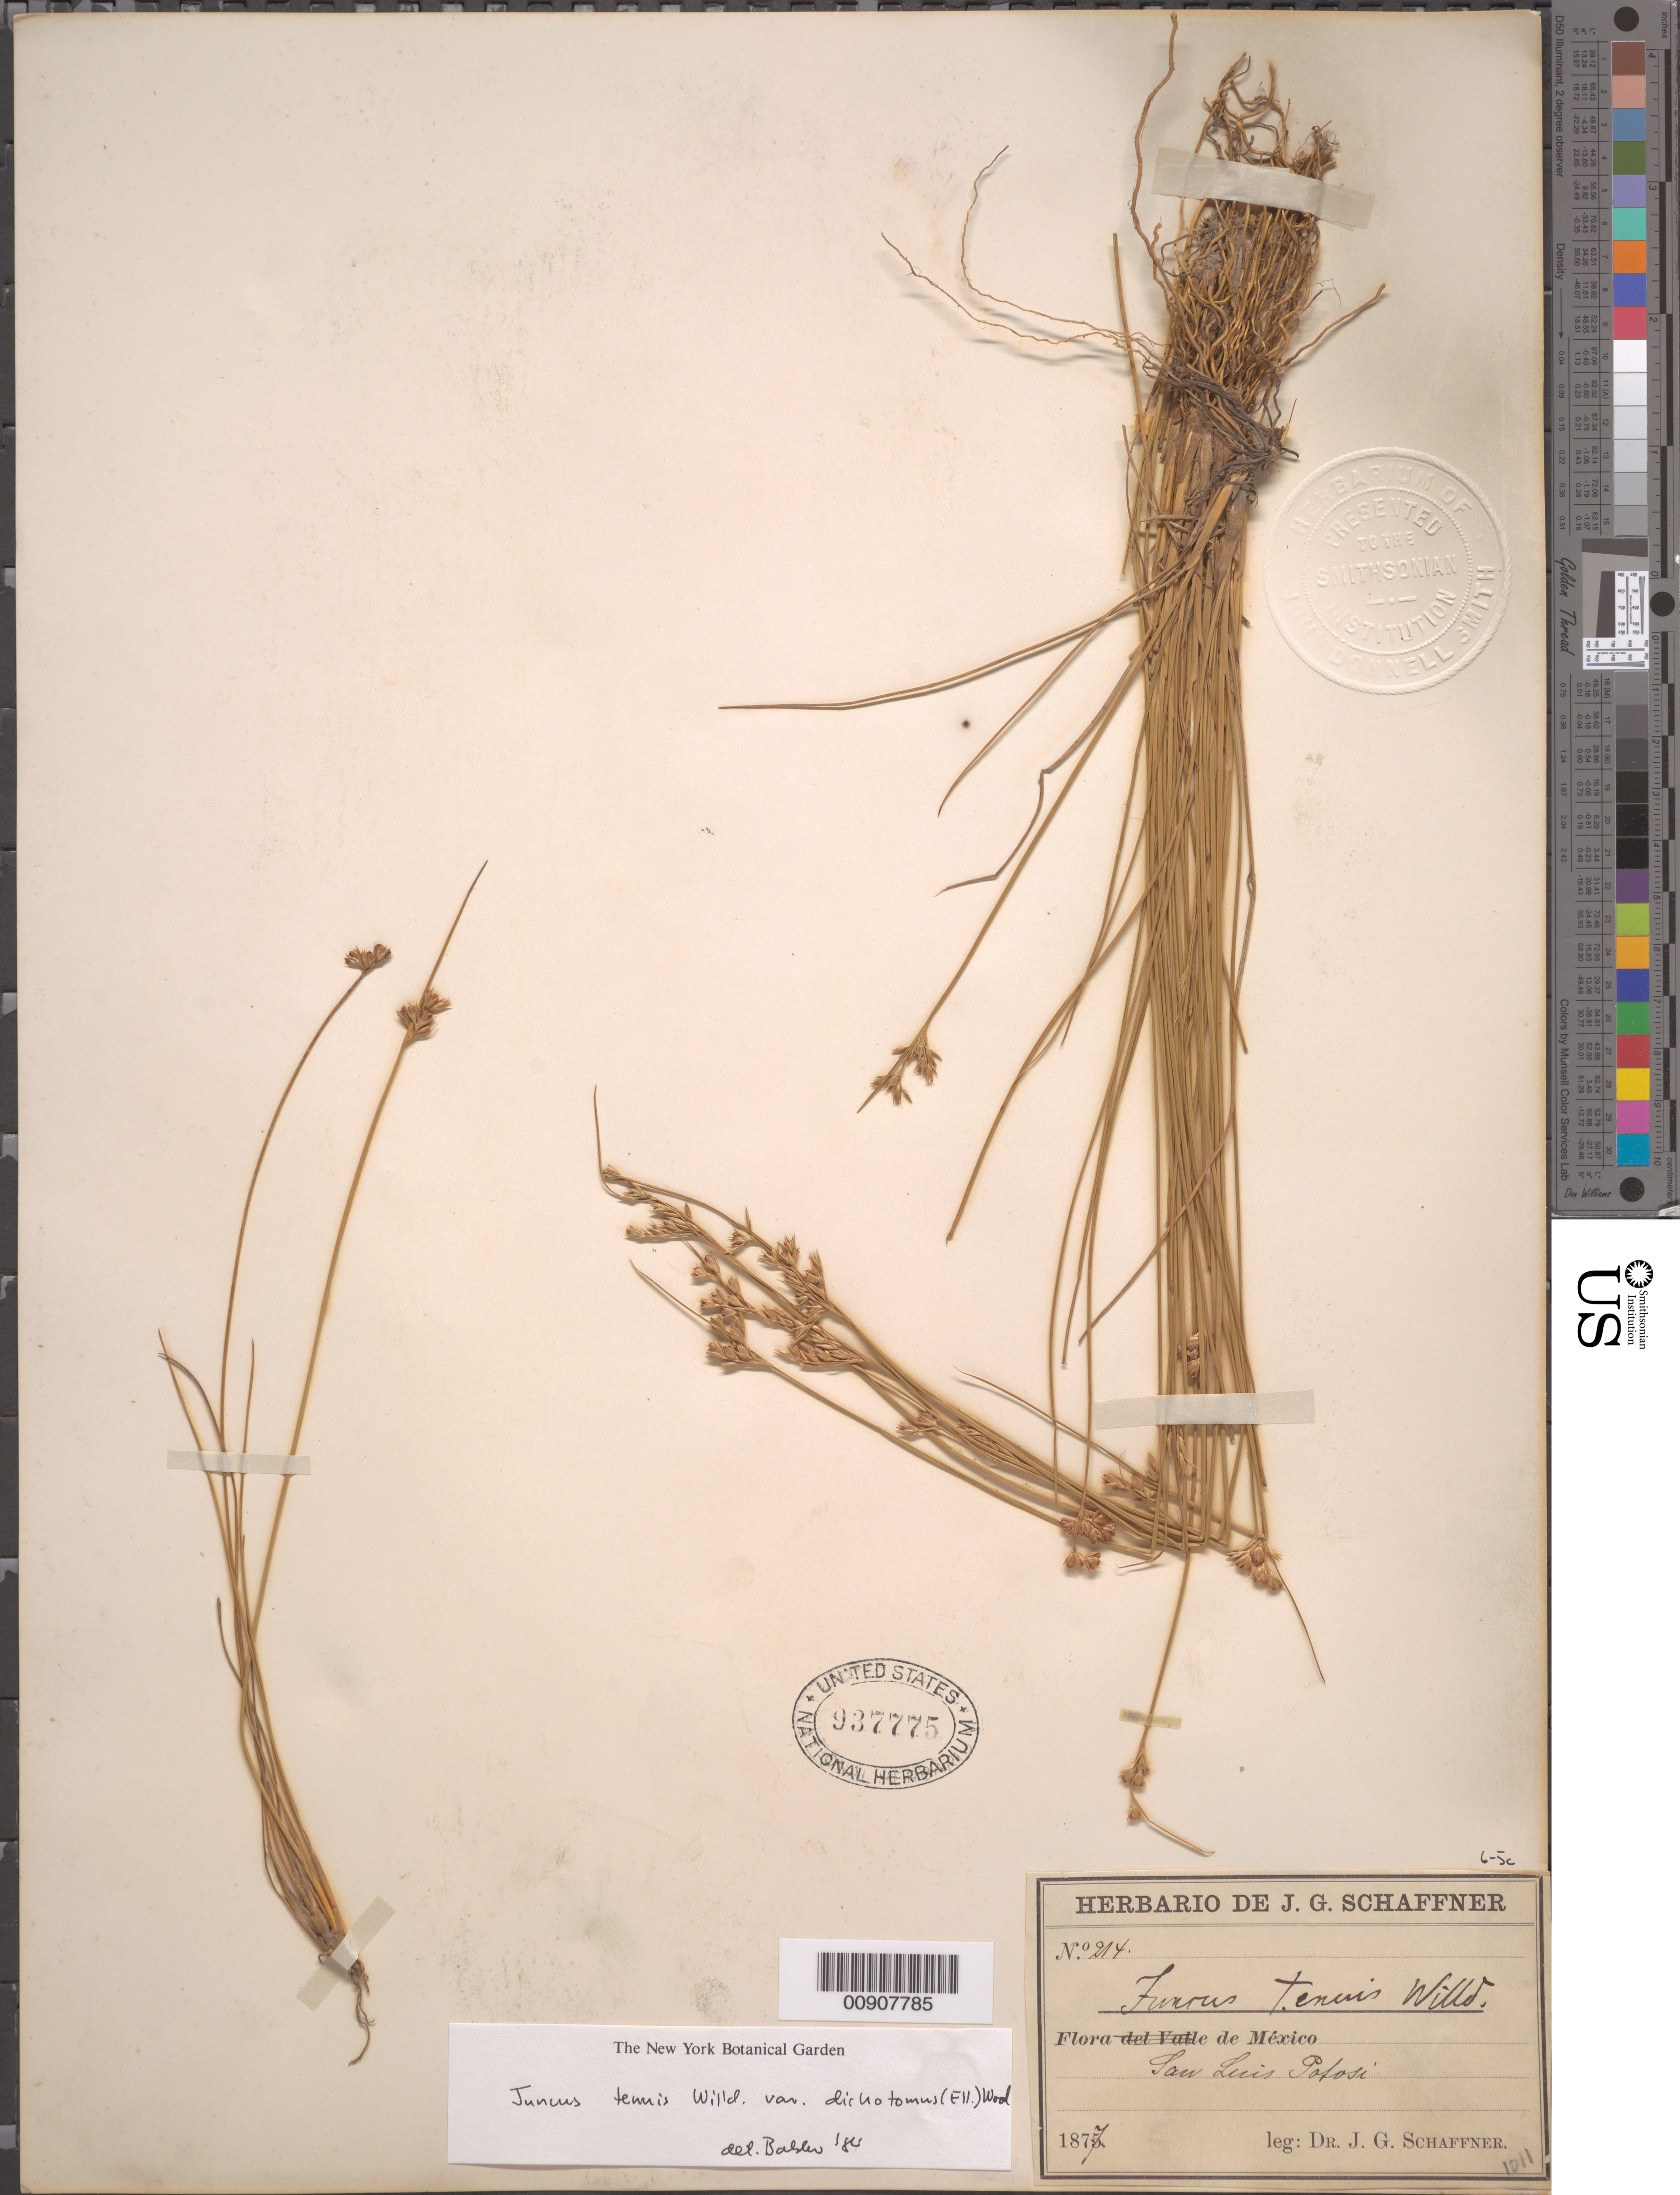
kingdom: Plantae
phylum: Tracheophyta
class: Liliopsida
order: Poales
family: Juncaceae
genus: Juncus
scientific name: Juncus tenuis var. dichotomus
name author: (Elliott) Alph. Wood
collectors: J. G. Schaffner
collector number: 214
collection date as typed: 1877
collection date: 1877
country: Mexico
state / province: San Luis Potosí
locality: San Luis Potosí.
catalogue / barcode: US 937775